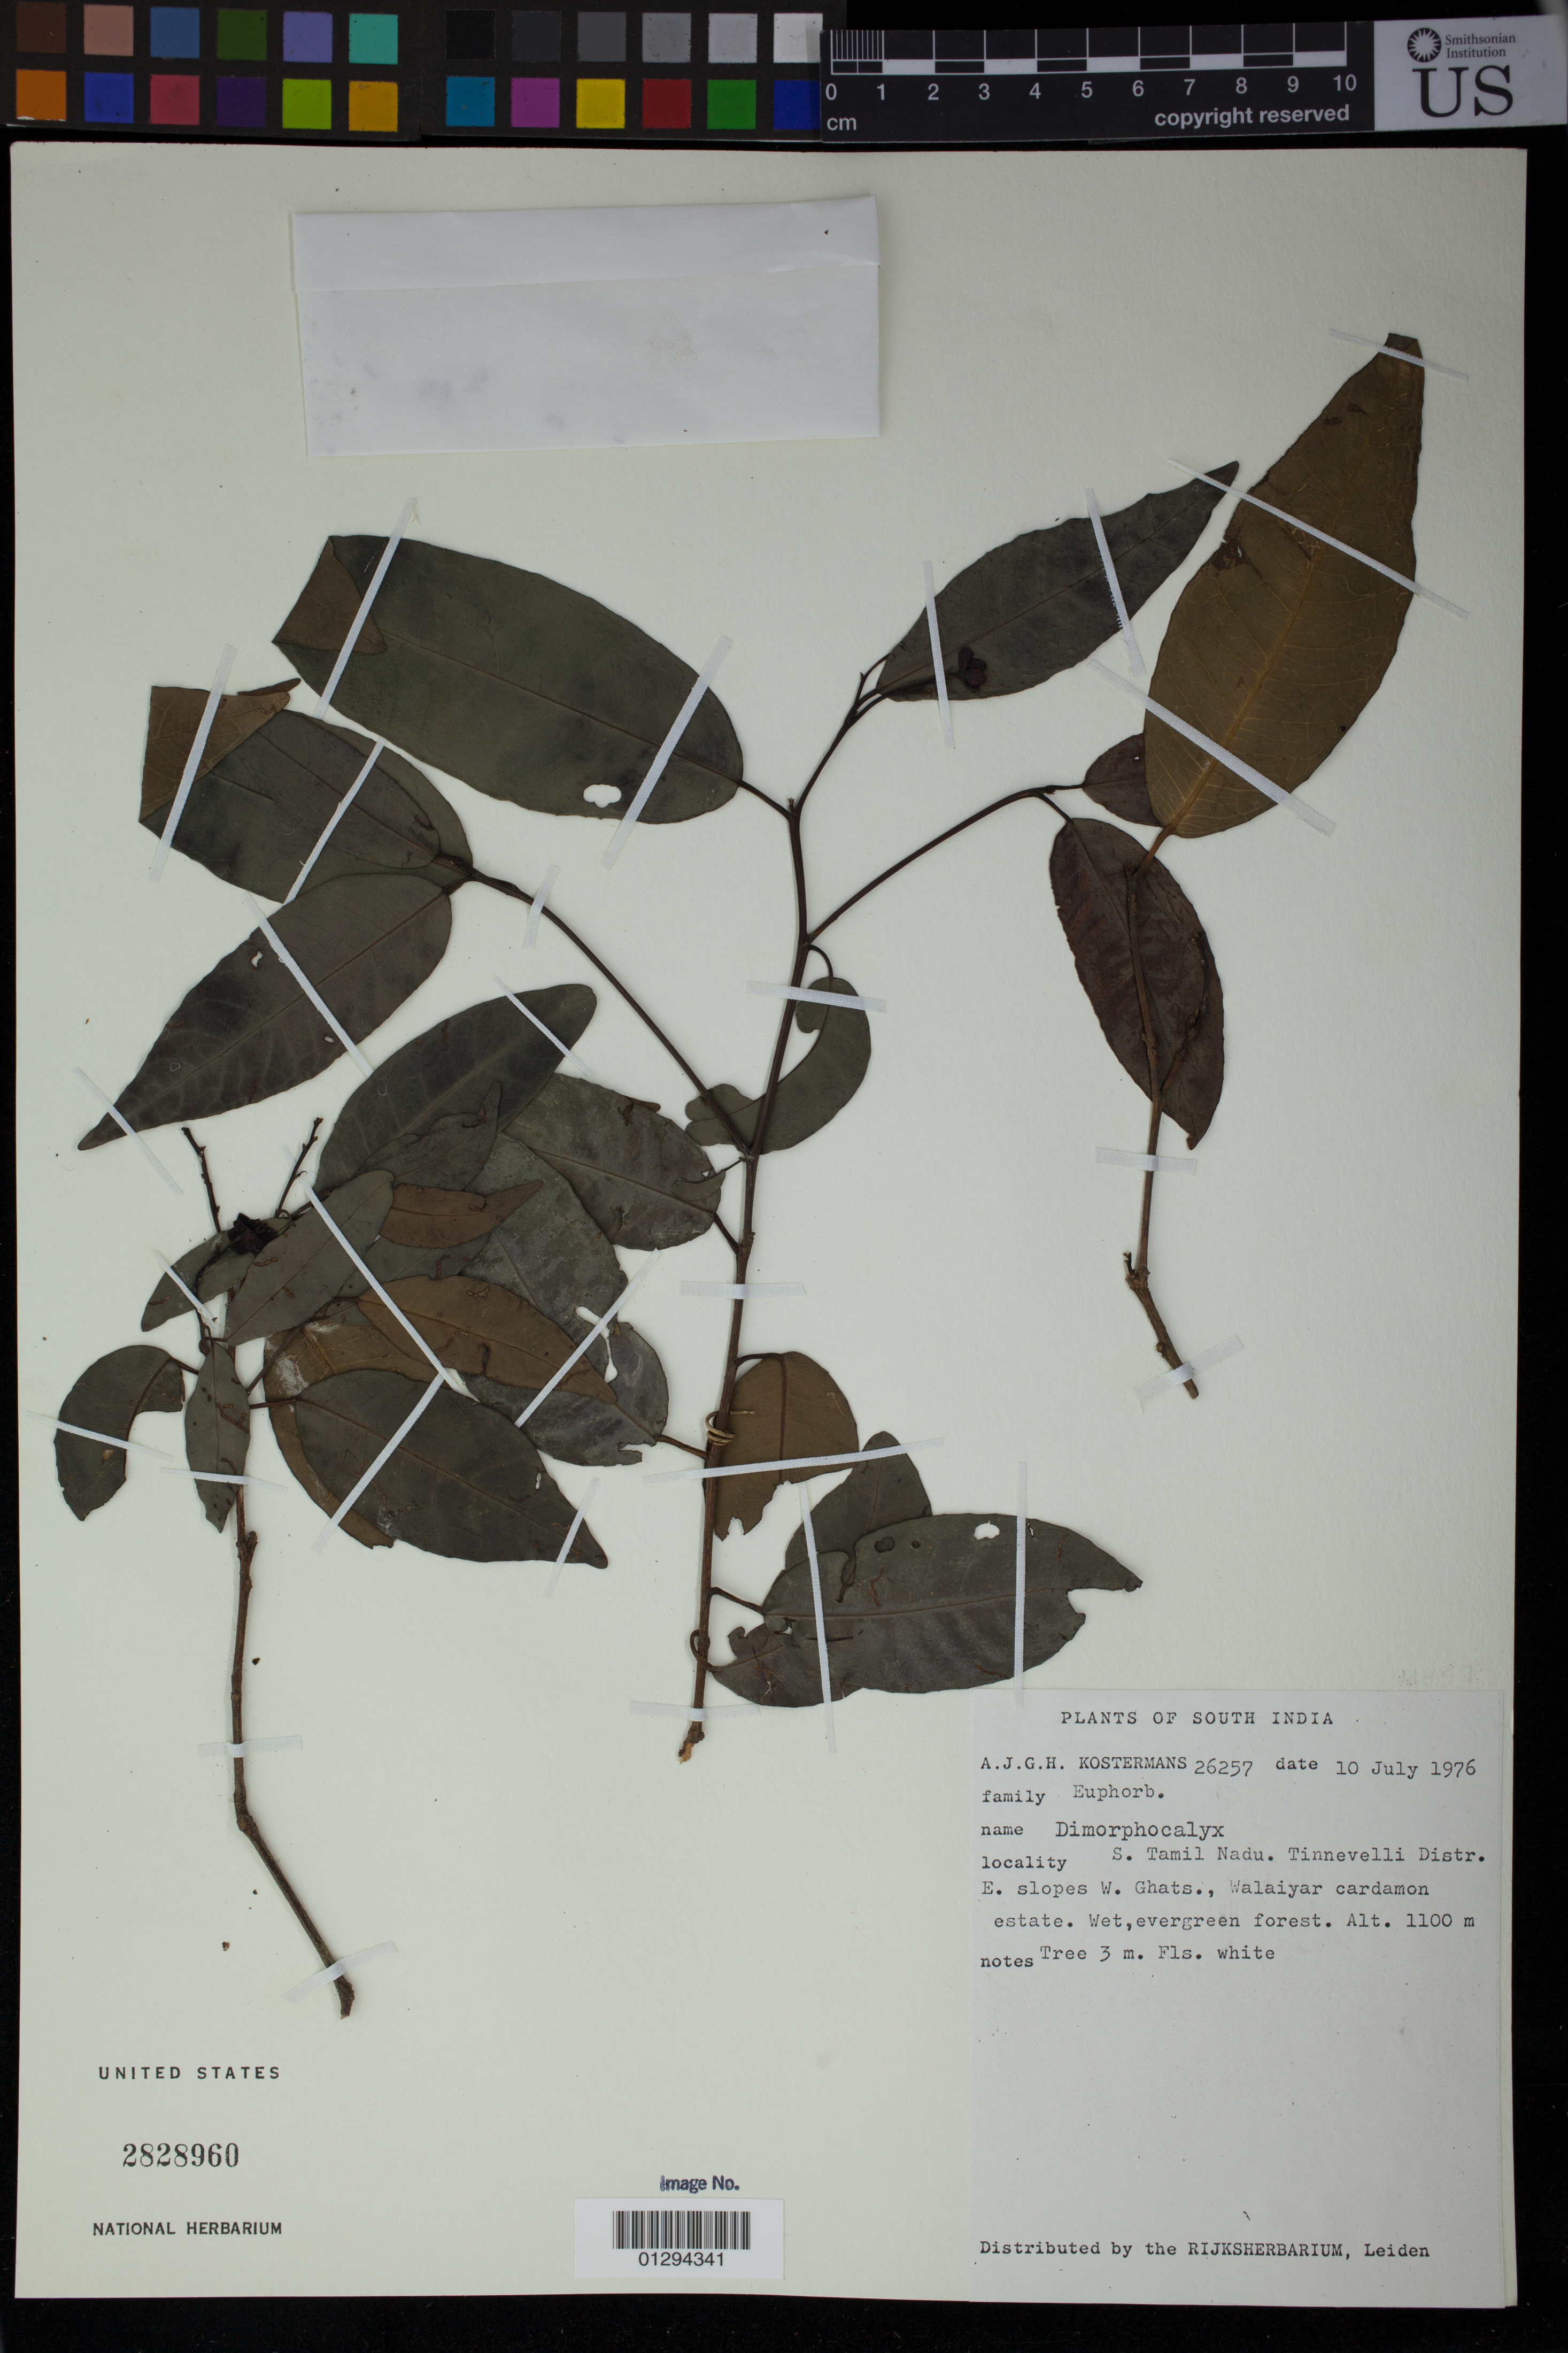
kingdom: Plantae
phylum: Tracheophyta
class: Magnoliopsida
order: Malpighiales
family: Euphorbiaceae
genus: Dimorphocalyx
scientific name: Dimorphocalyx sp.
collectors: A. J. G. Kostermans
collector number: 26257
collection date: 1976-07-10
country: India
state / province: Tamil Nadu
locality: S. Tamil Nadu. Tinnevelli Distr. E. slopes W. Ghat., Walaiyar cardamom estate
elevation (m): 1100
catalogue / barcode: US 2828960